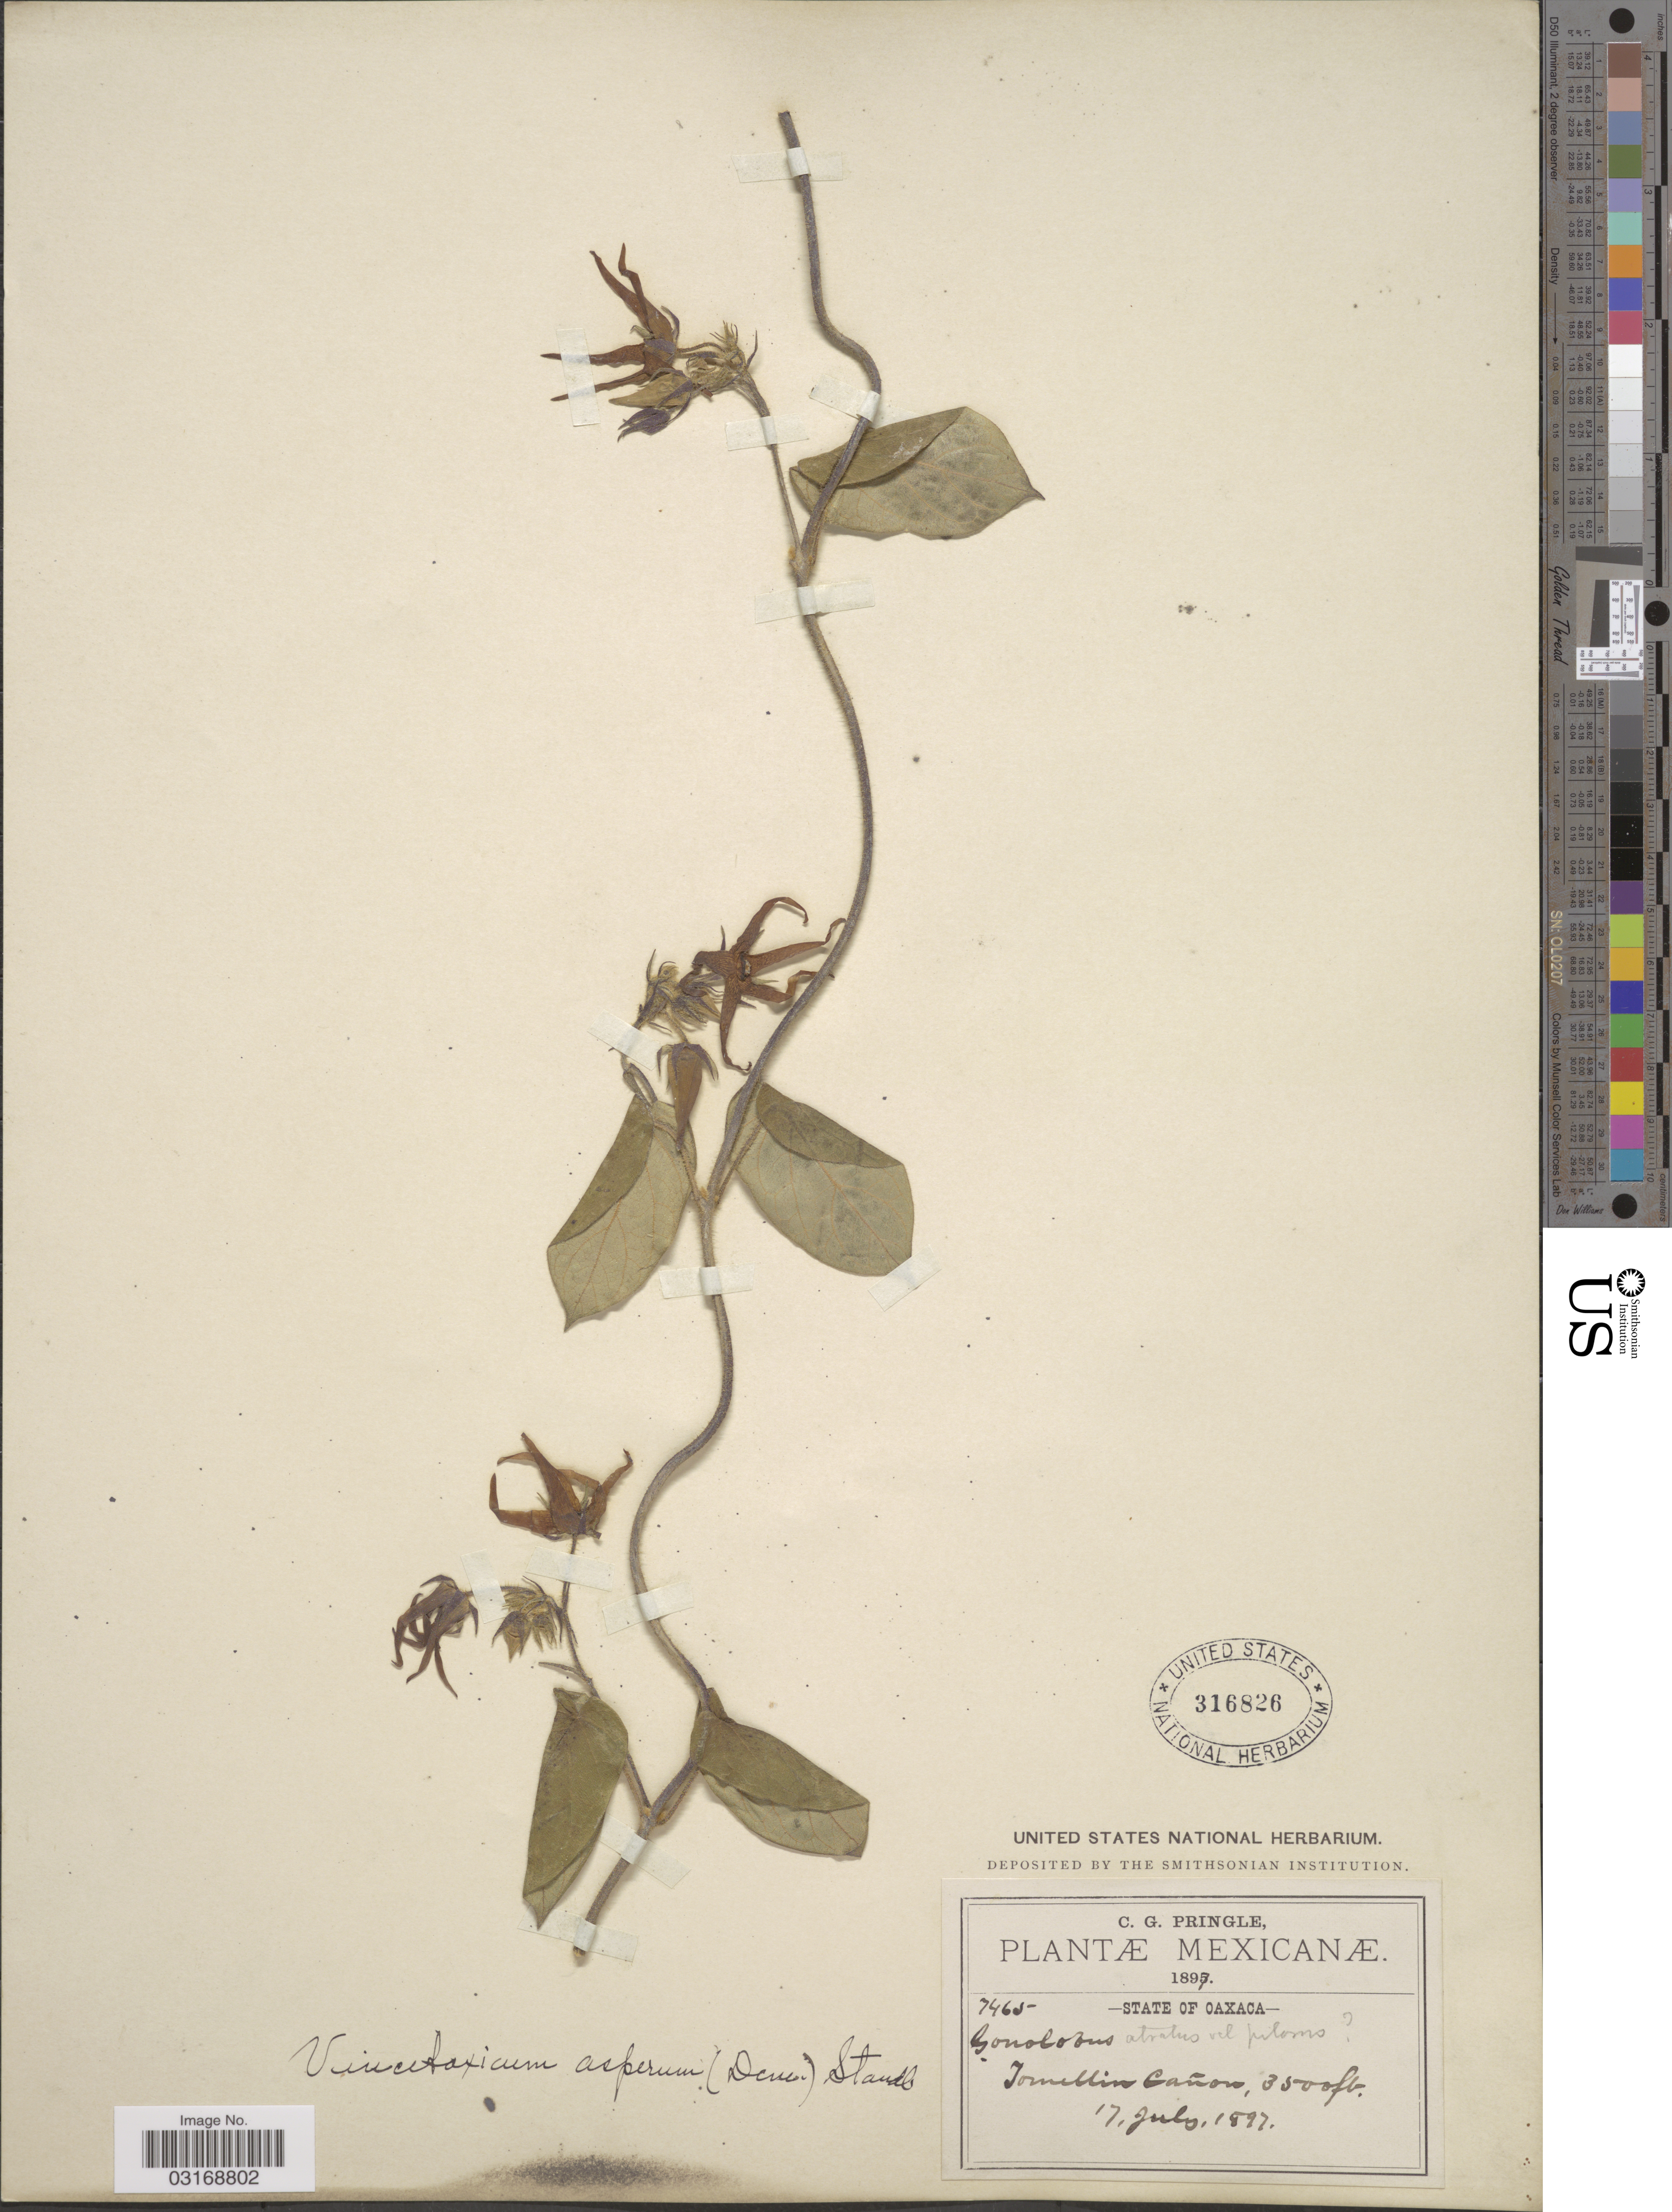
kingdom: Plantae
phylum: Tracheophyta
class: Magnoliopsida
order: Gentianales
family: Apocynaceae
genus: Matelea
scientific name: Matelea purpusii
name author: (Brandegee) Woodson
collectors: C. G. Pringle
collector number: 7465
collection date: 1897-07-17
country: Mexico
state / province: Oaxaca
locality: Tomellin Cañon.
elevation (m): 1067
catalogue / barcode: US 316826